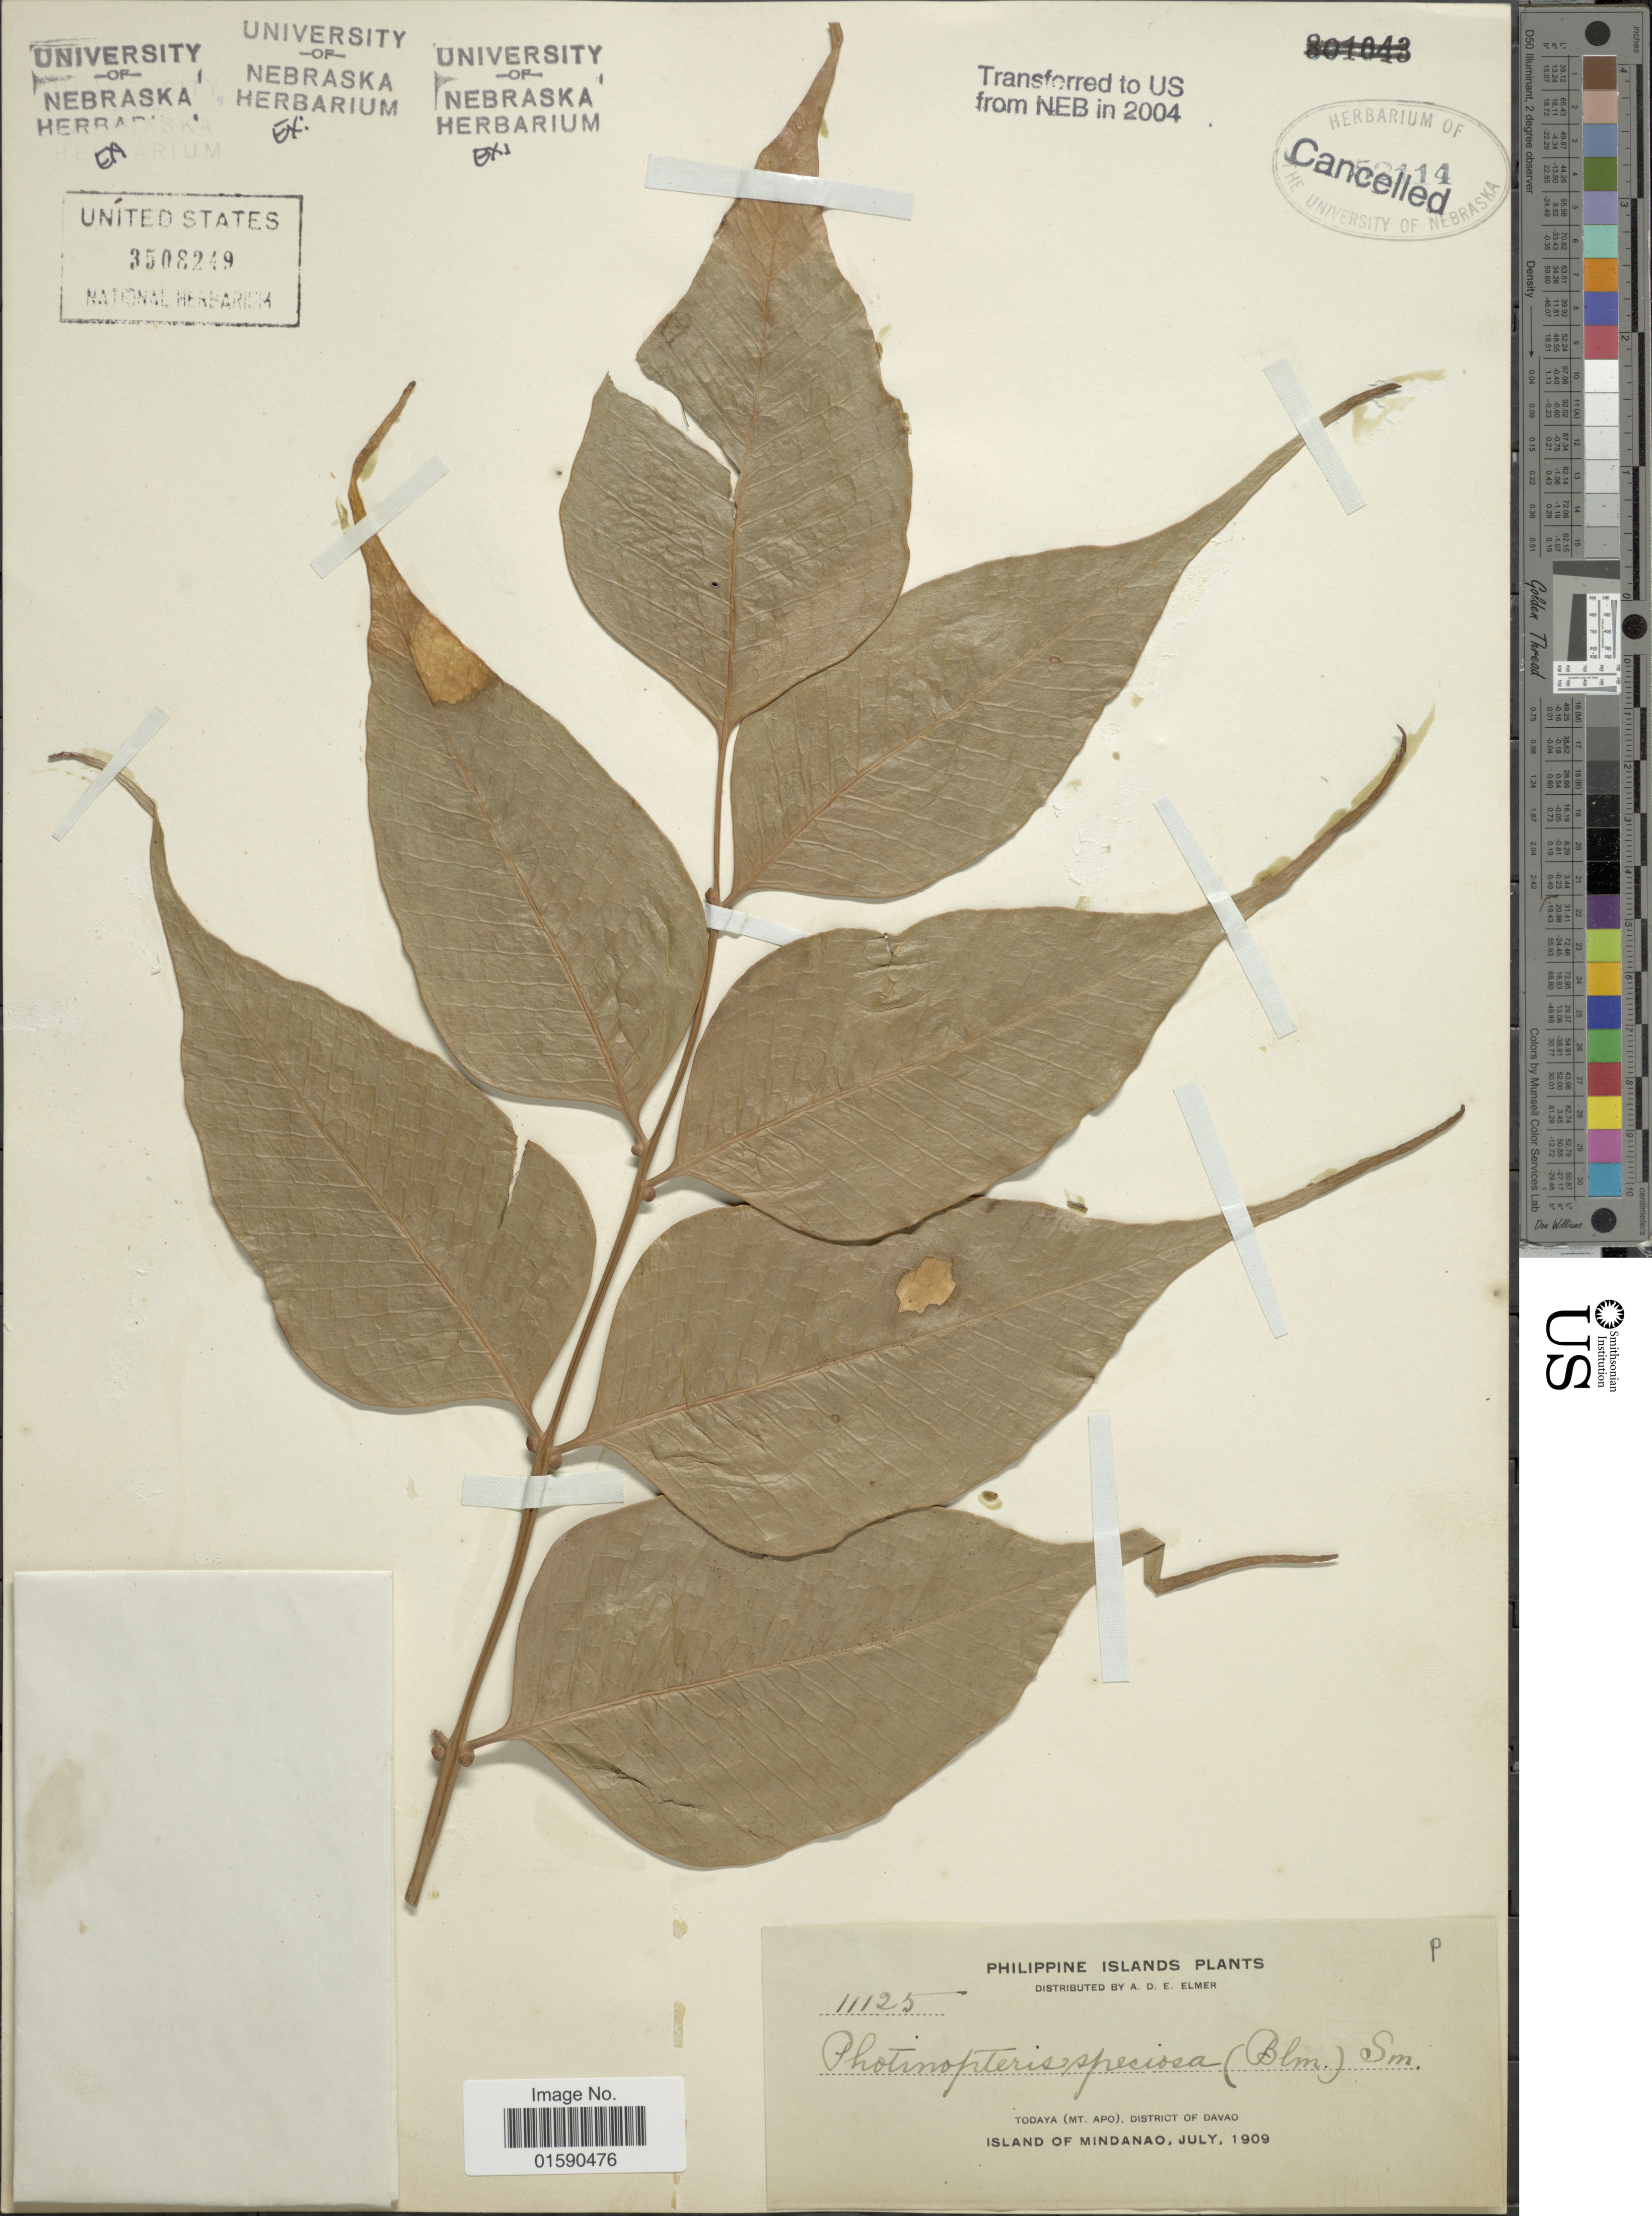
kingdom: Plantae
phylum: Tracheophyta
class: Polypodiopsida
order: Polypodiales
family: Polypodiaceae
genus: Aglaomorpha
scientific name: Aglaomorpha speciosa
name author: (Blume) M.C. Roos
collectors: A. D. E. Elmer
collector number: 11125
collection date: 1909-07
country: Philippines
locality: Todaya (Mt. Apo), District of Davao, Island of Mindanao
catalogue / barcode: US 3508249